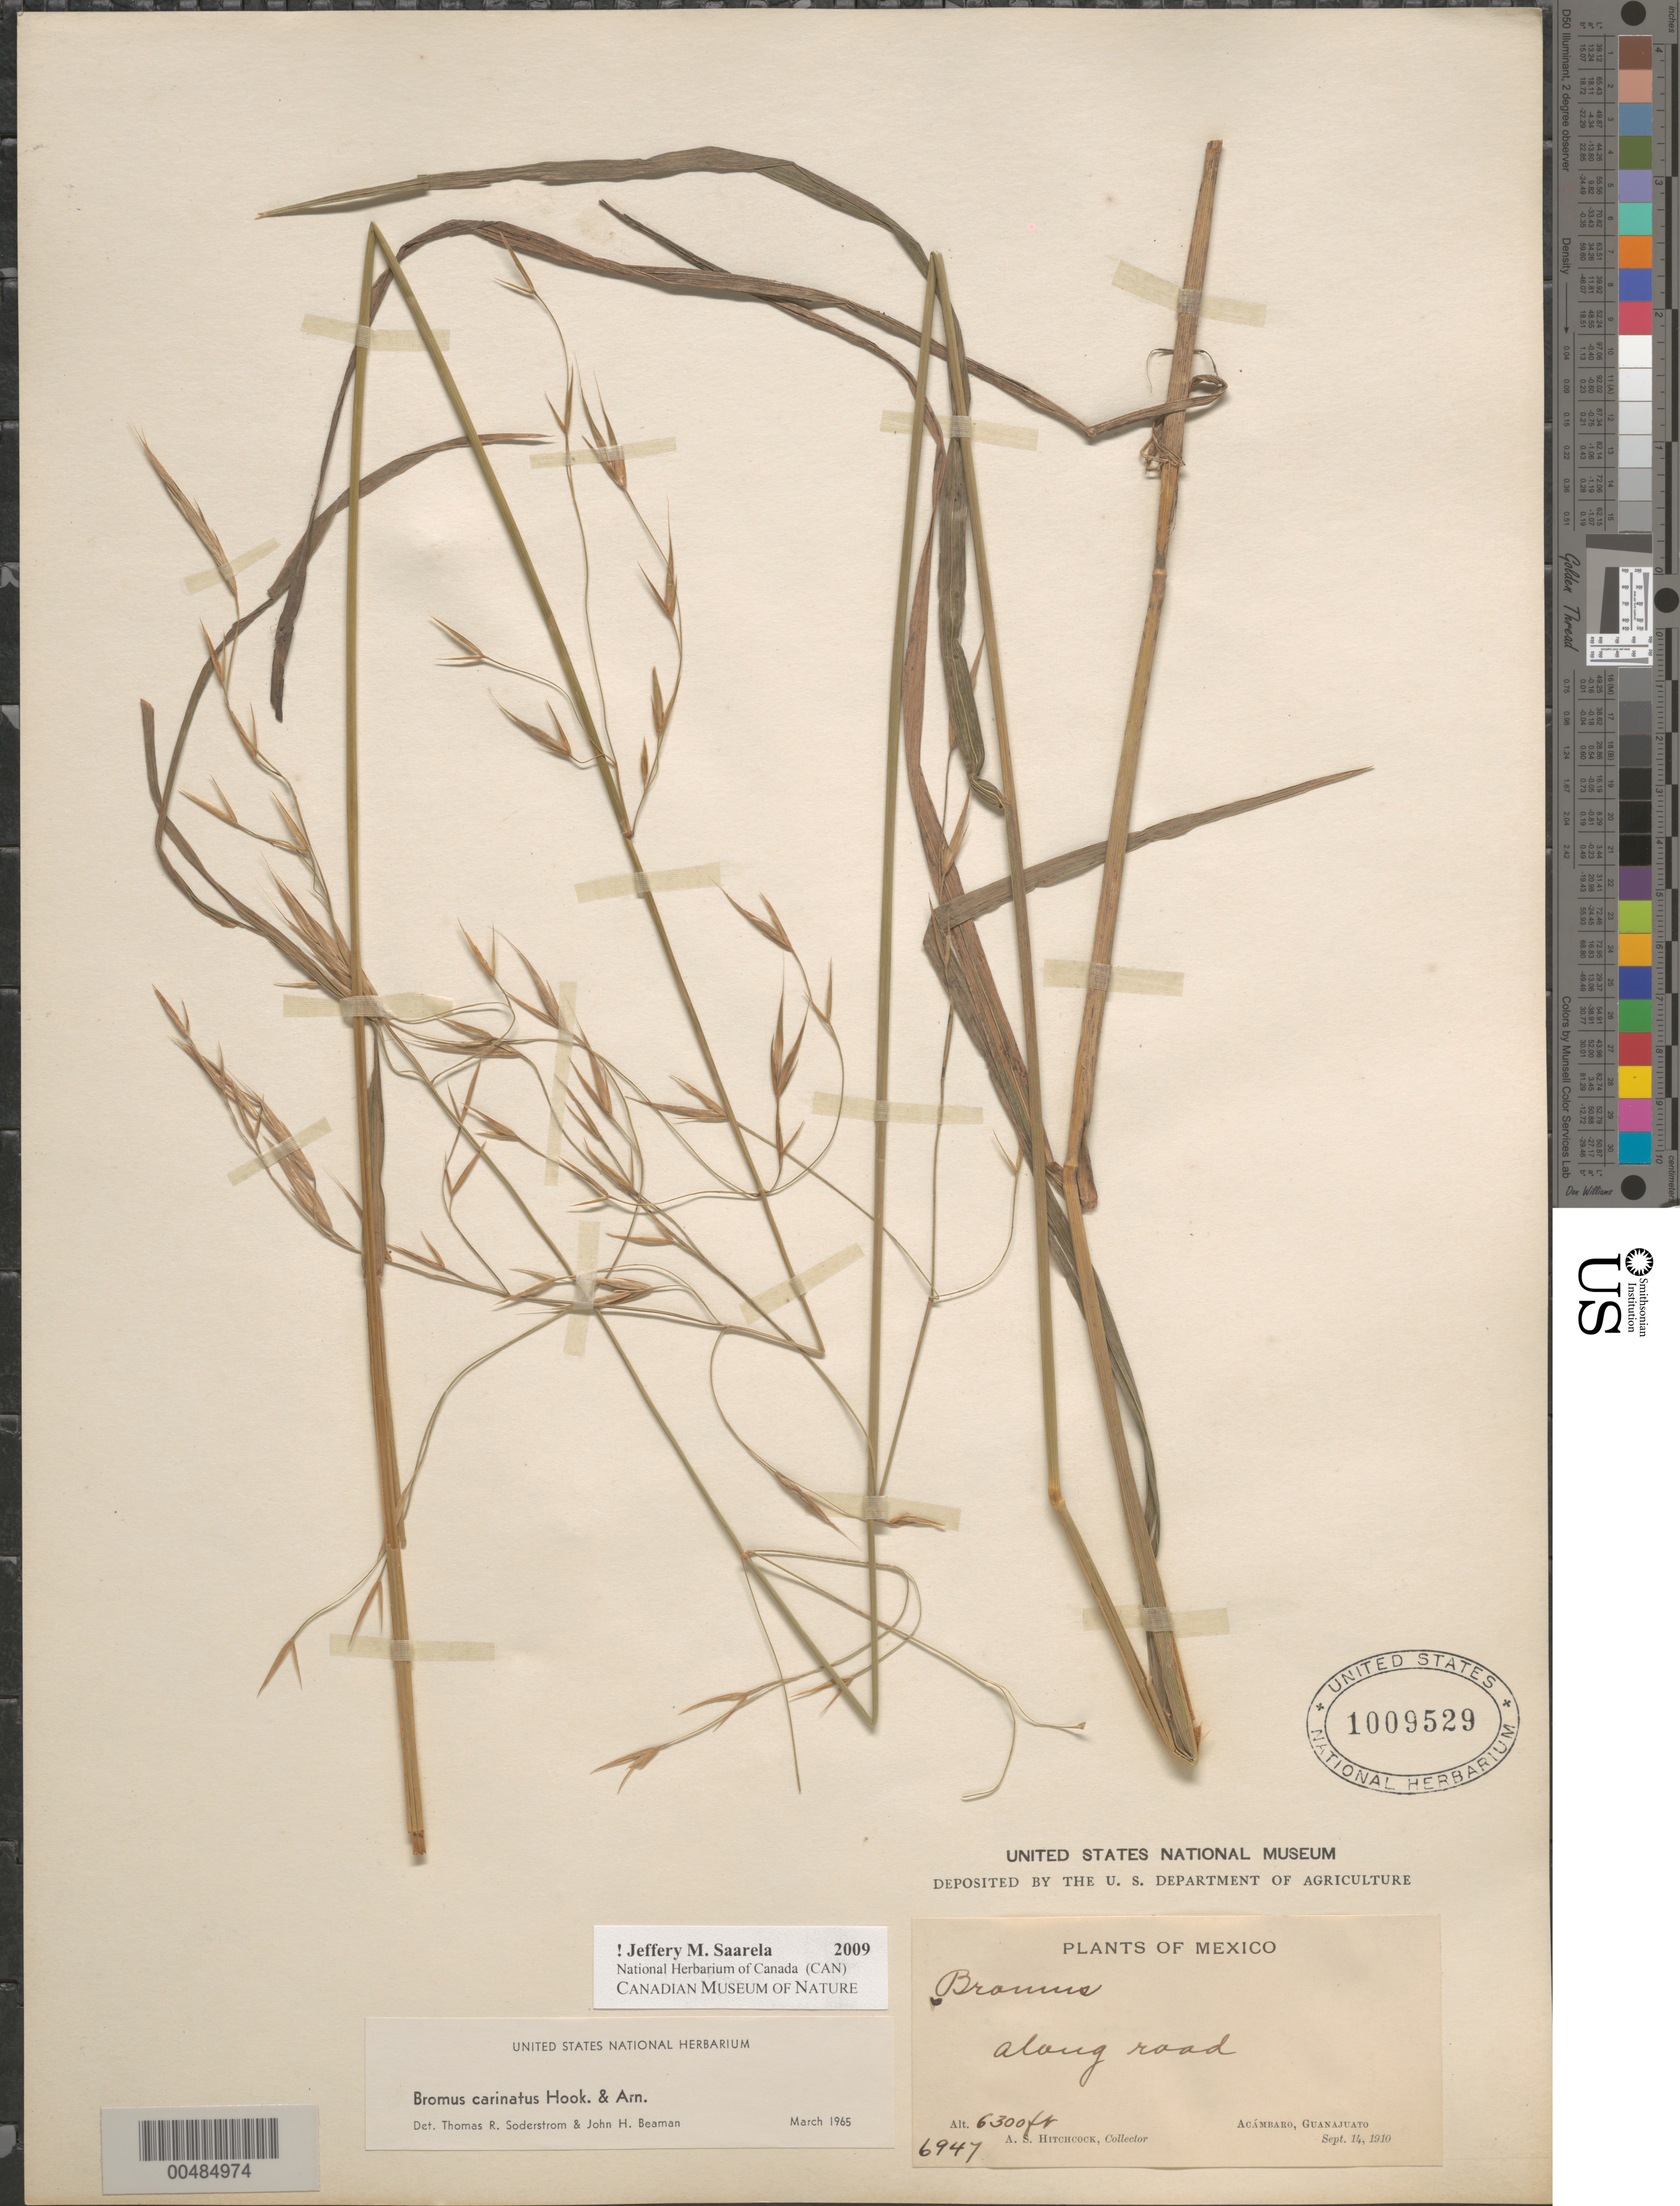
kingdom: Plantae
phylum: Tracheophyta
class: Liliopsida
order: Poales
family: Poaceae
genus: Bromus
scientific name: Bromus carinatus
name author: Hook. & Arn.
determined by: Soderstrom, T. R.; Beaman, J. H.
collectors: A. S. Hitchcock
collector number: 6947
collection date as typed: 14 Sep 1910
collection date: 1910-09-14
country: Mexico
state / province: Guanajuato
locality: Acámbaro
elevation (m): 1920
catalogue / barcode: US 1009529